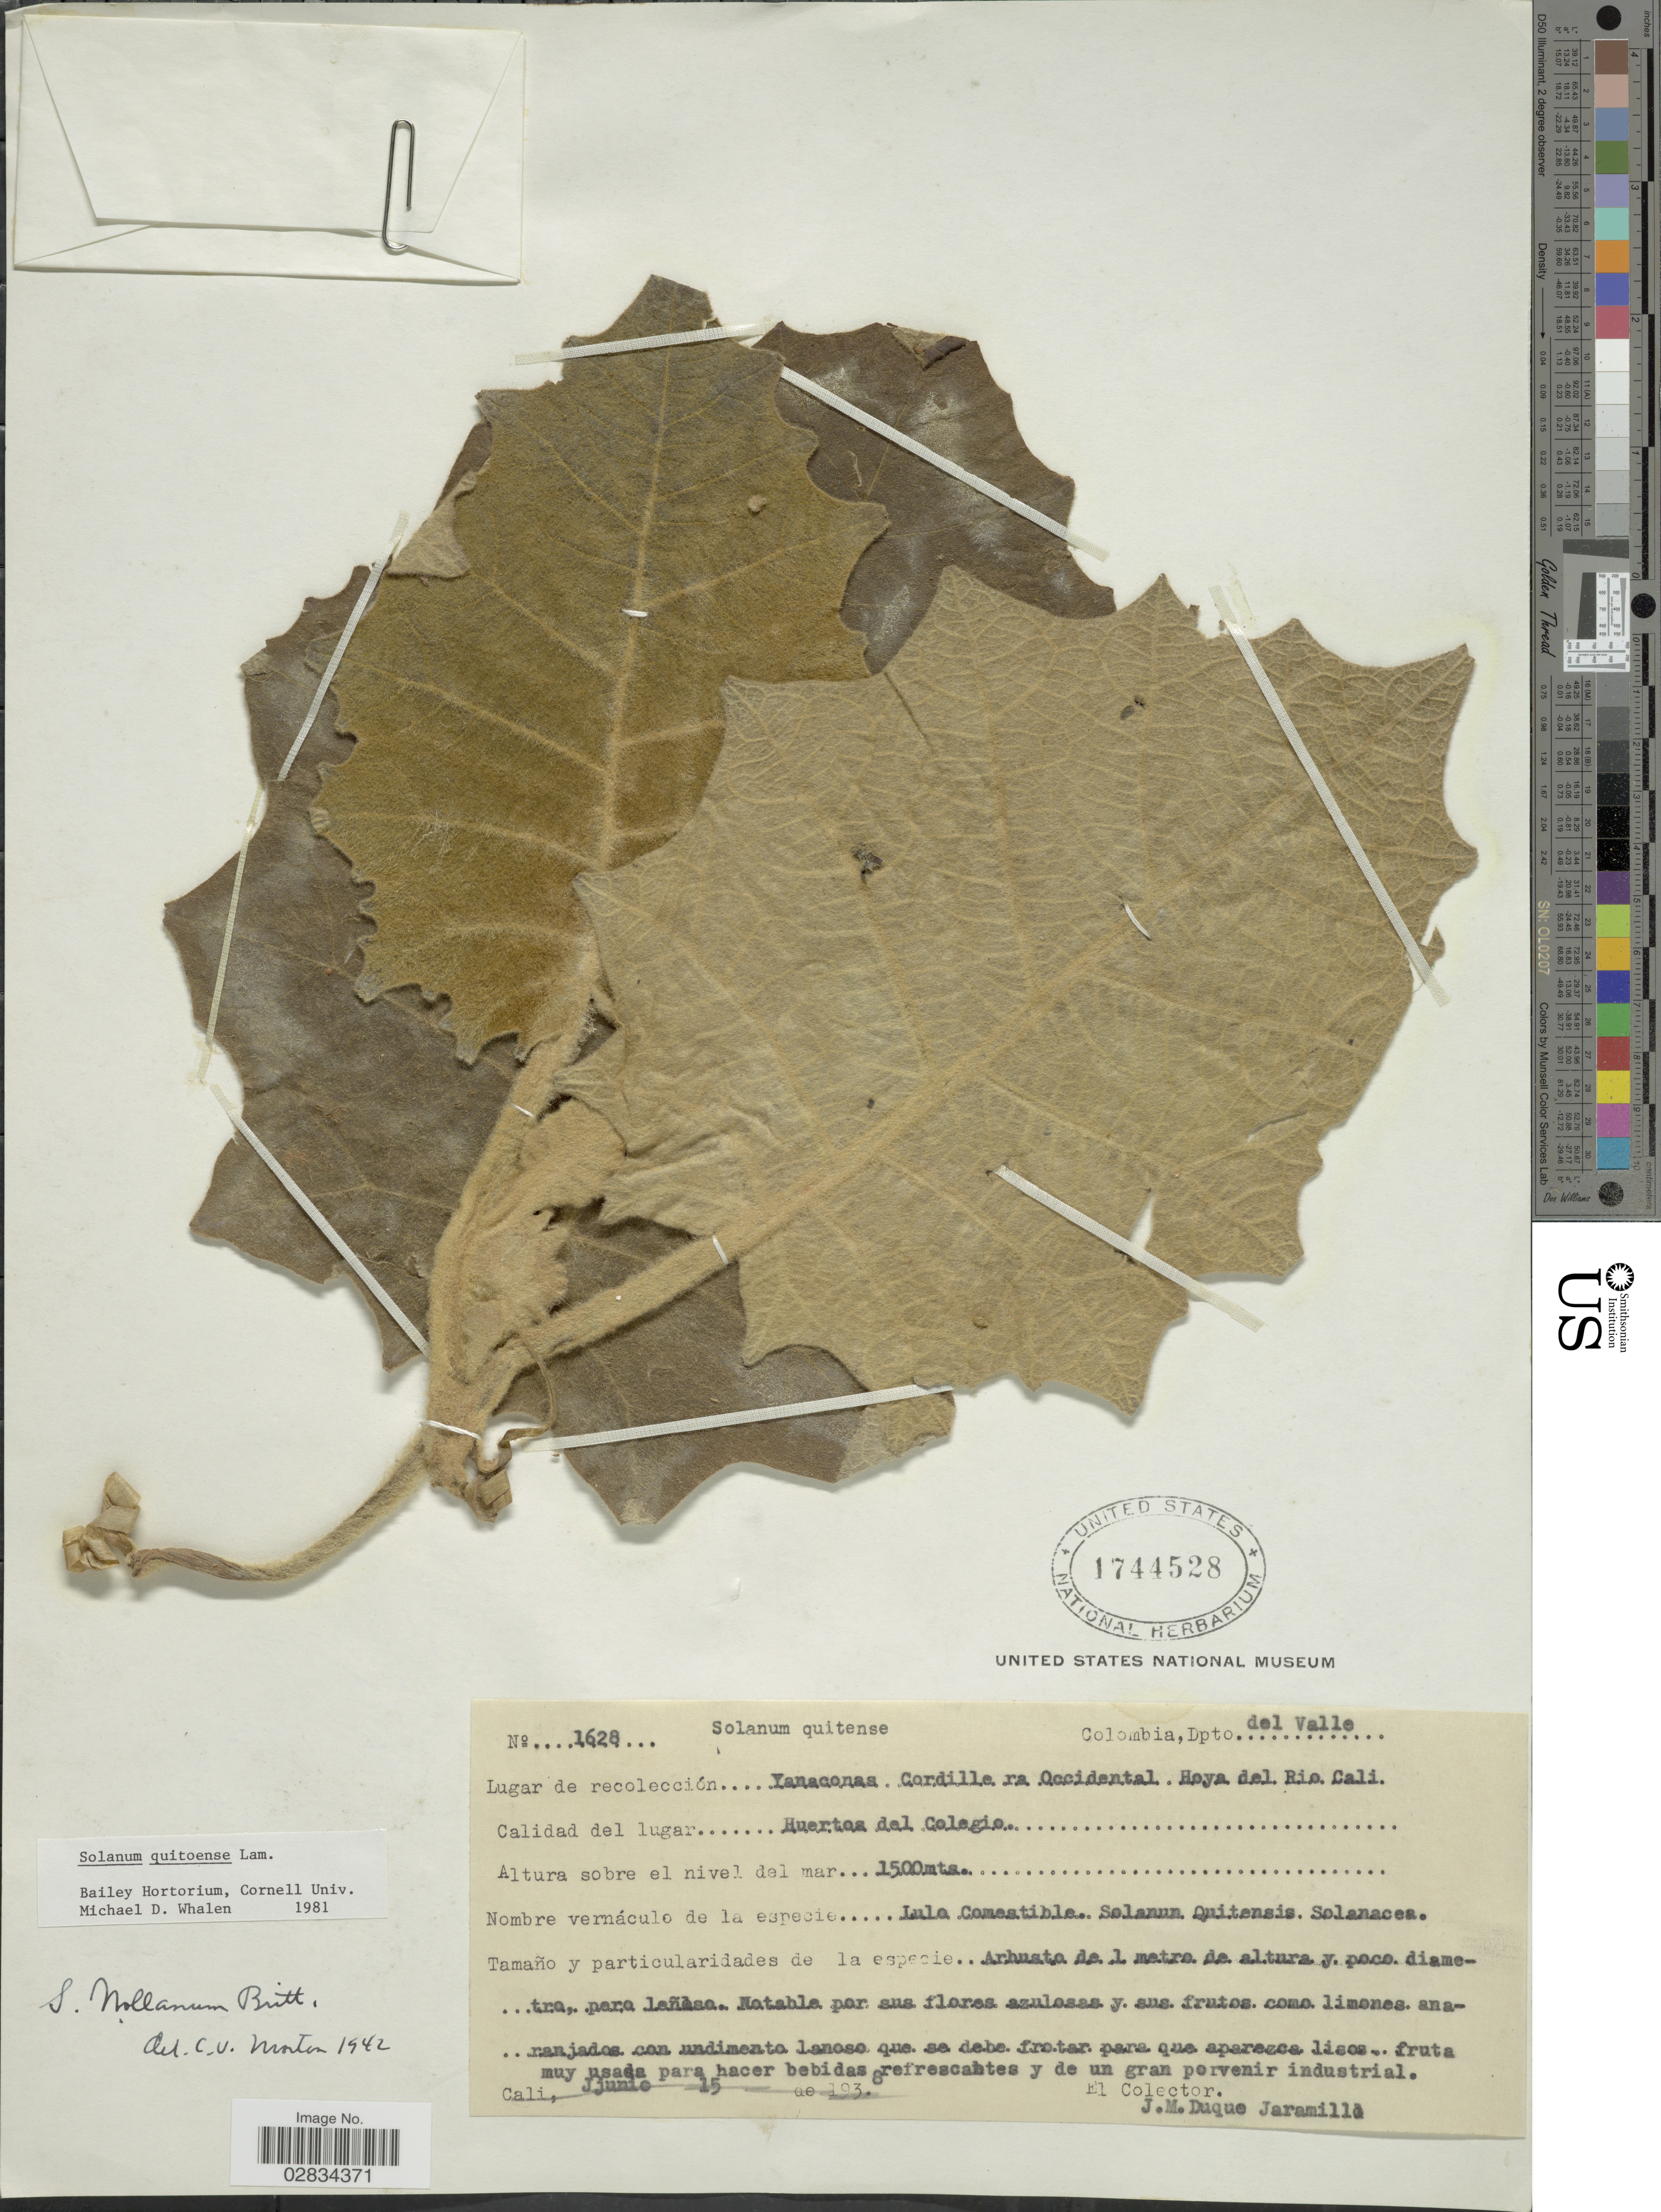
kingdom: Plantae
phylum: Tracheophyta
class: Magnoliopsida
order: Solanales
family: Solanaceae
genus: Solanum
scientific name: Solanum quitoense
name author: Lam.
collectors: J. M. Duque Jaramillo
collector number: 1628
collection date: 1938-06-15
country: Colombia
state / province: Valle del Cauca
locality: Dpto del Valle. Yanaconas Cordillera Occidental. Hoya del Rio Cali.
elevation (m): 1500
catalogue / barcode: US 1744528